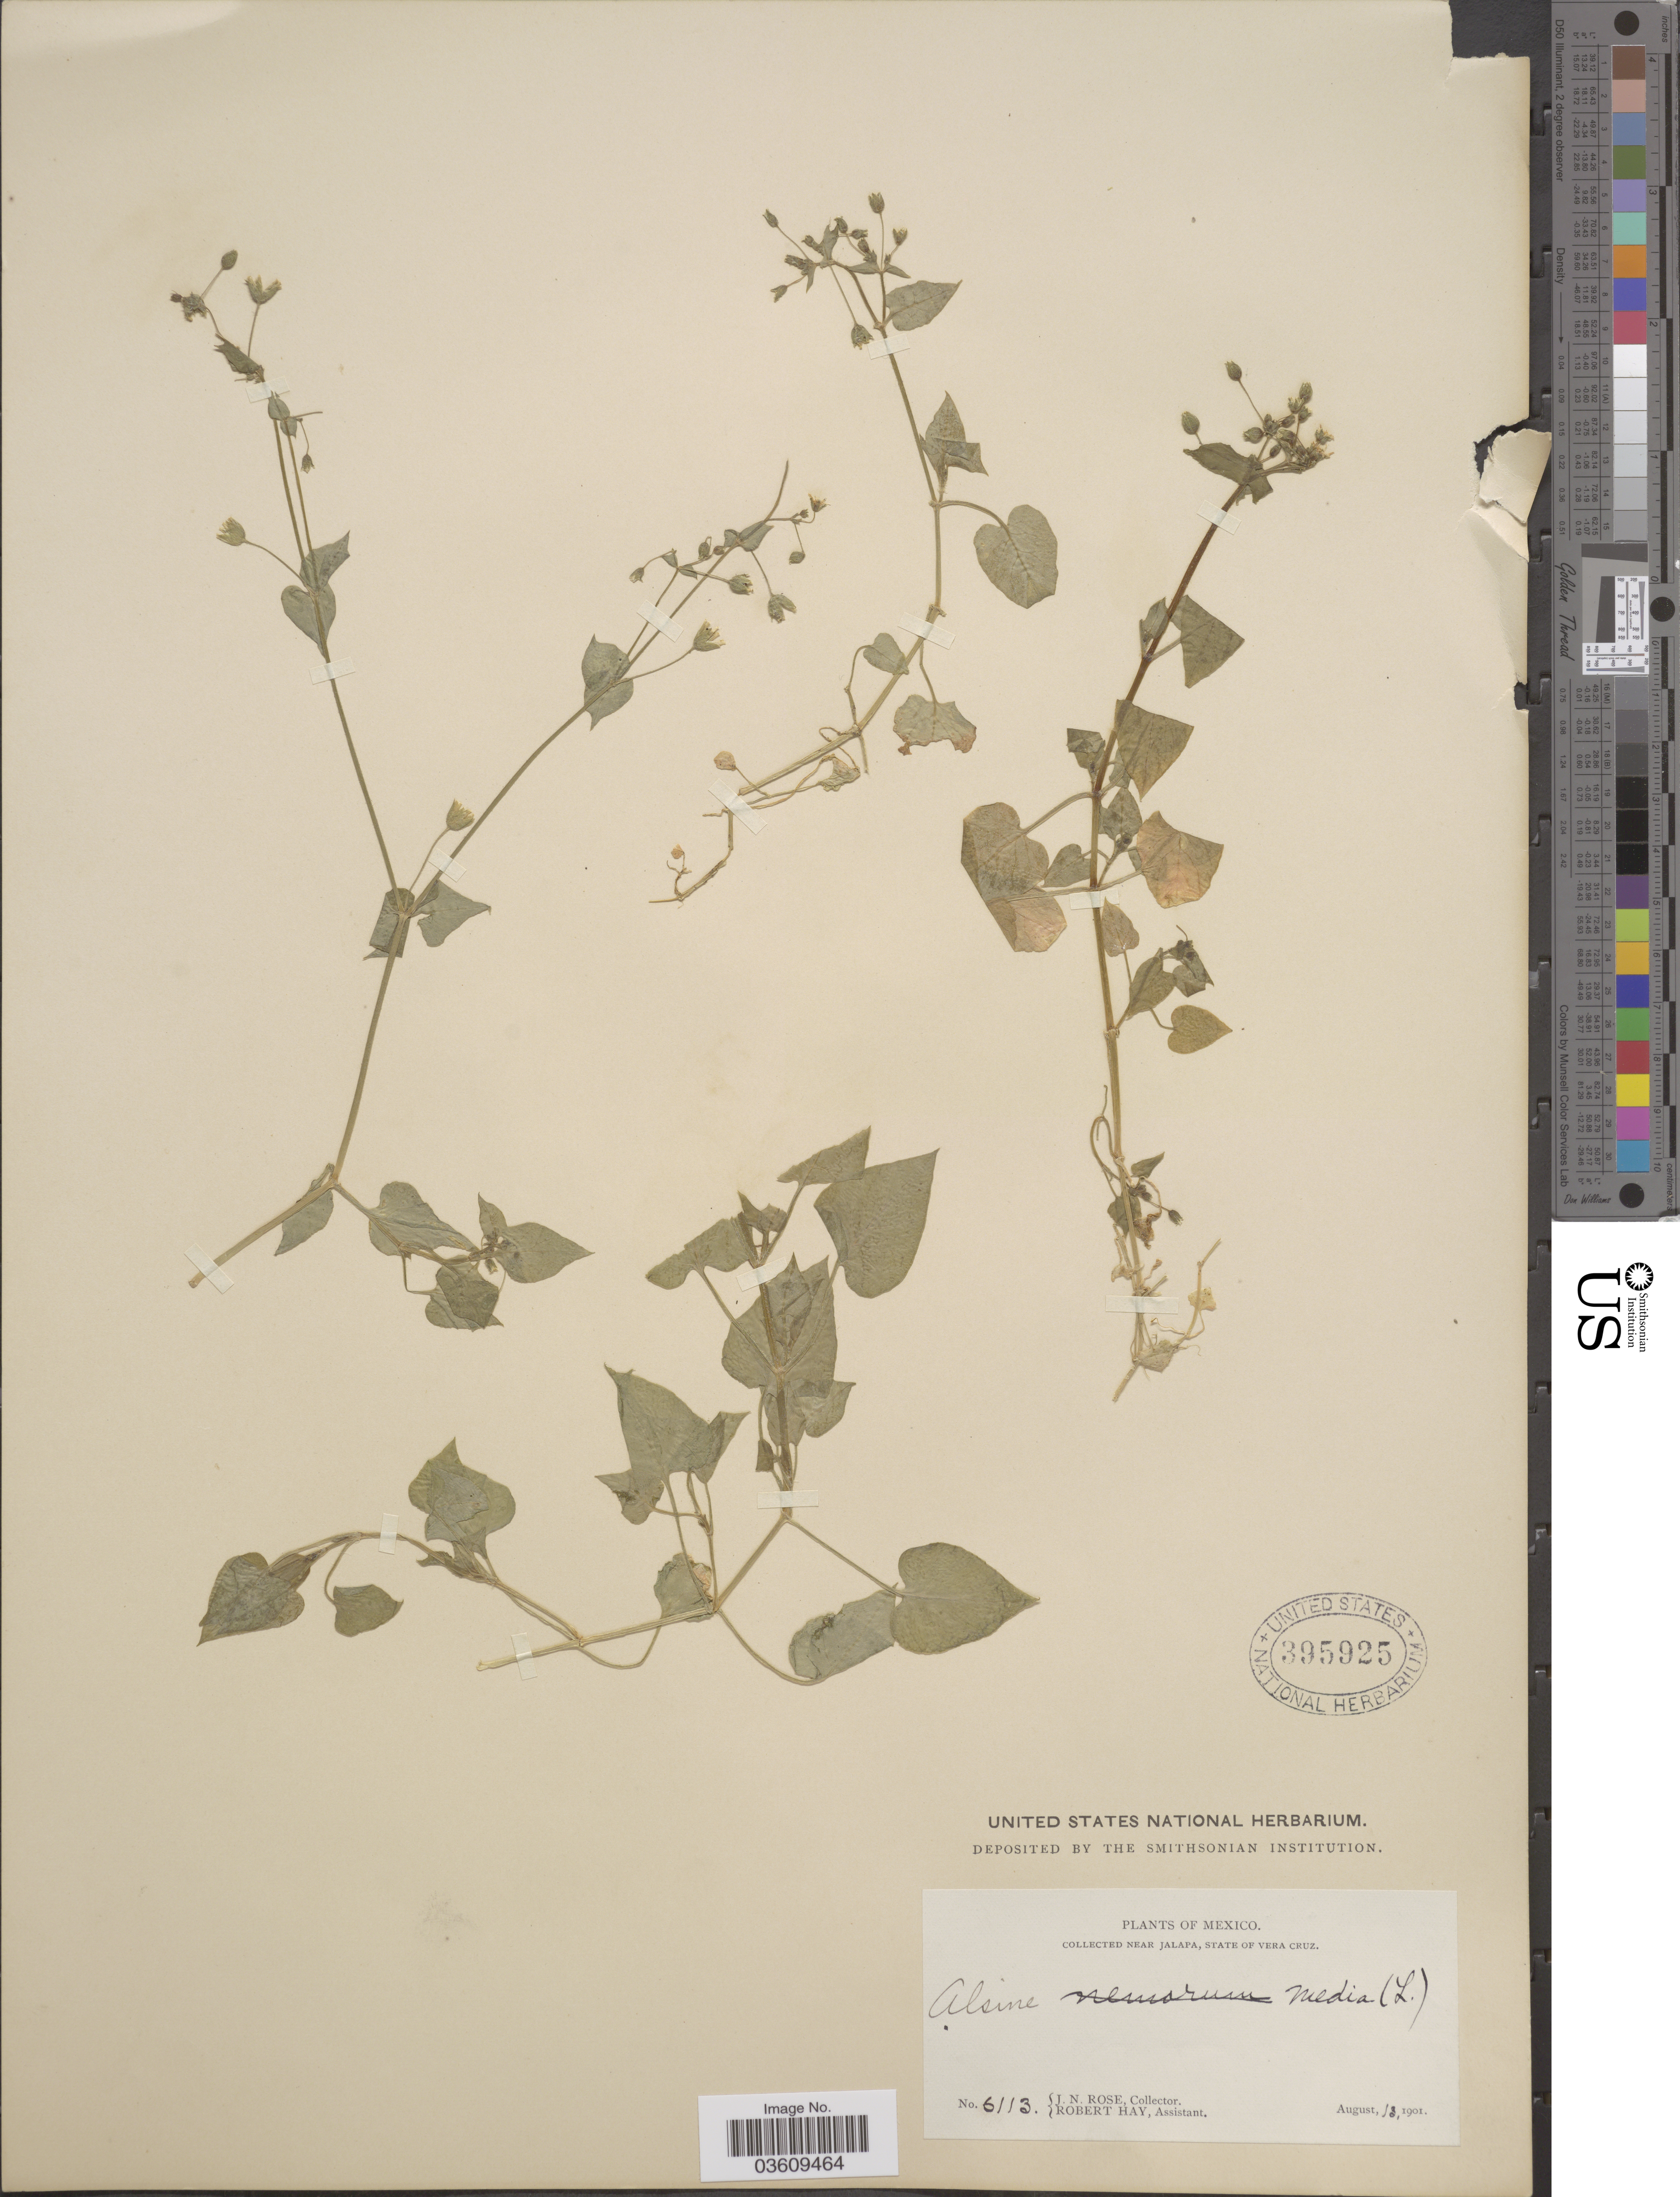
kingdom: Plantae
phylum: Tracheophyta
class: Magnoliopsida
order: Caryophyllales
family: Caryophyllaceae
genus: Stellaria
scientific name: Stellaria prostrata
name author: Baldwin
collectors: J. N. Rose & R. Hay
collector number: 6113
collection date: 1901-08-13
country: Mexico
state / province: Veracruz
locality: Near Jalapa, state of Vera Cruz.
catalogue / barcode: US 395925